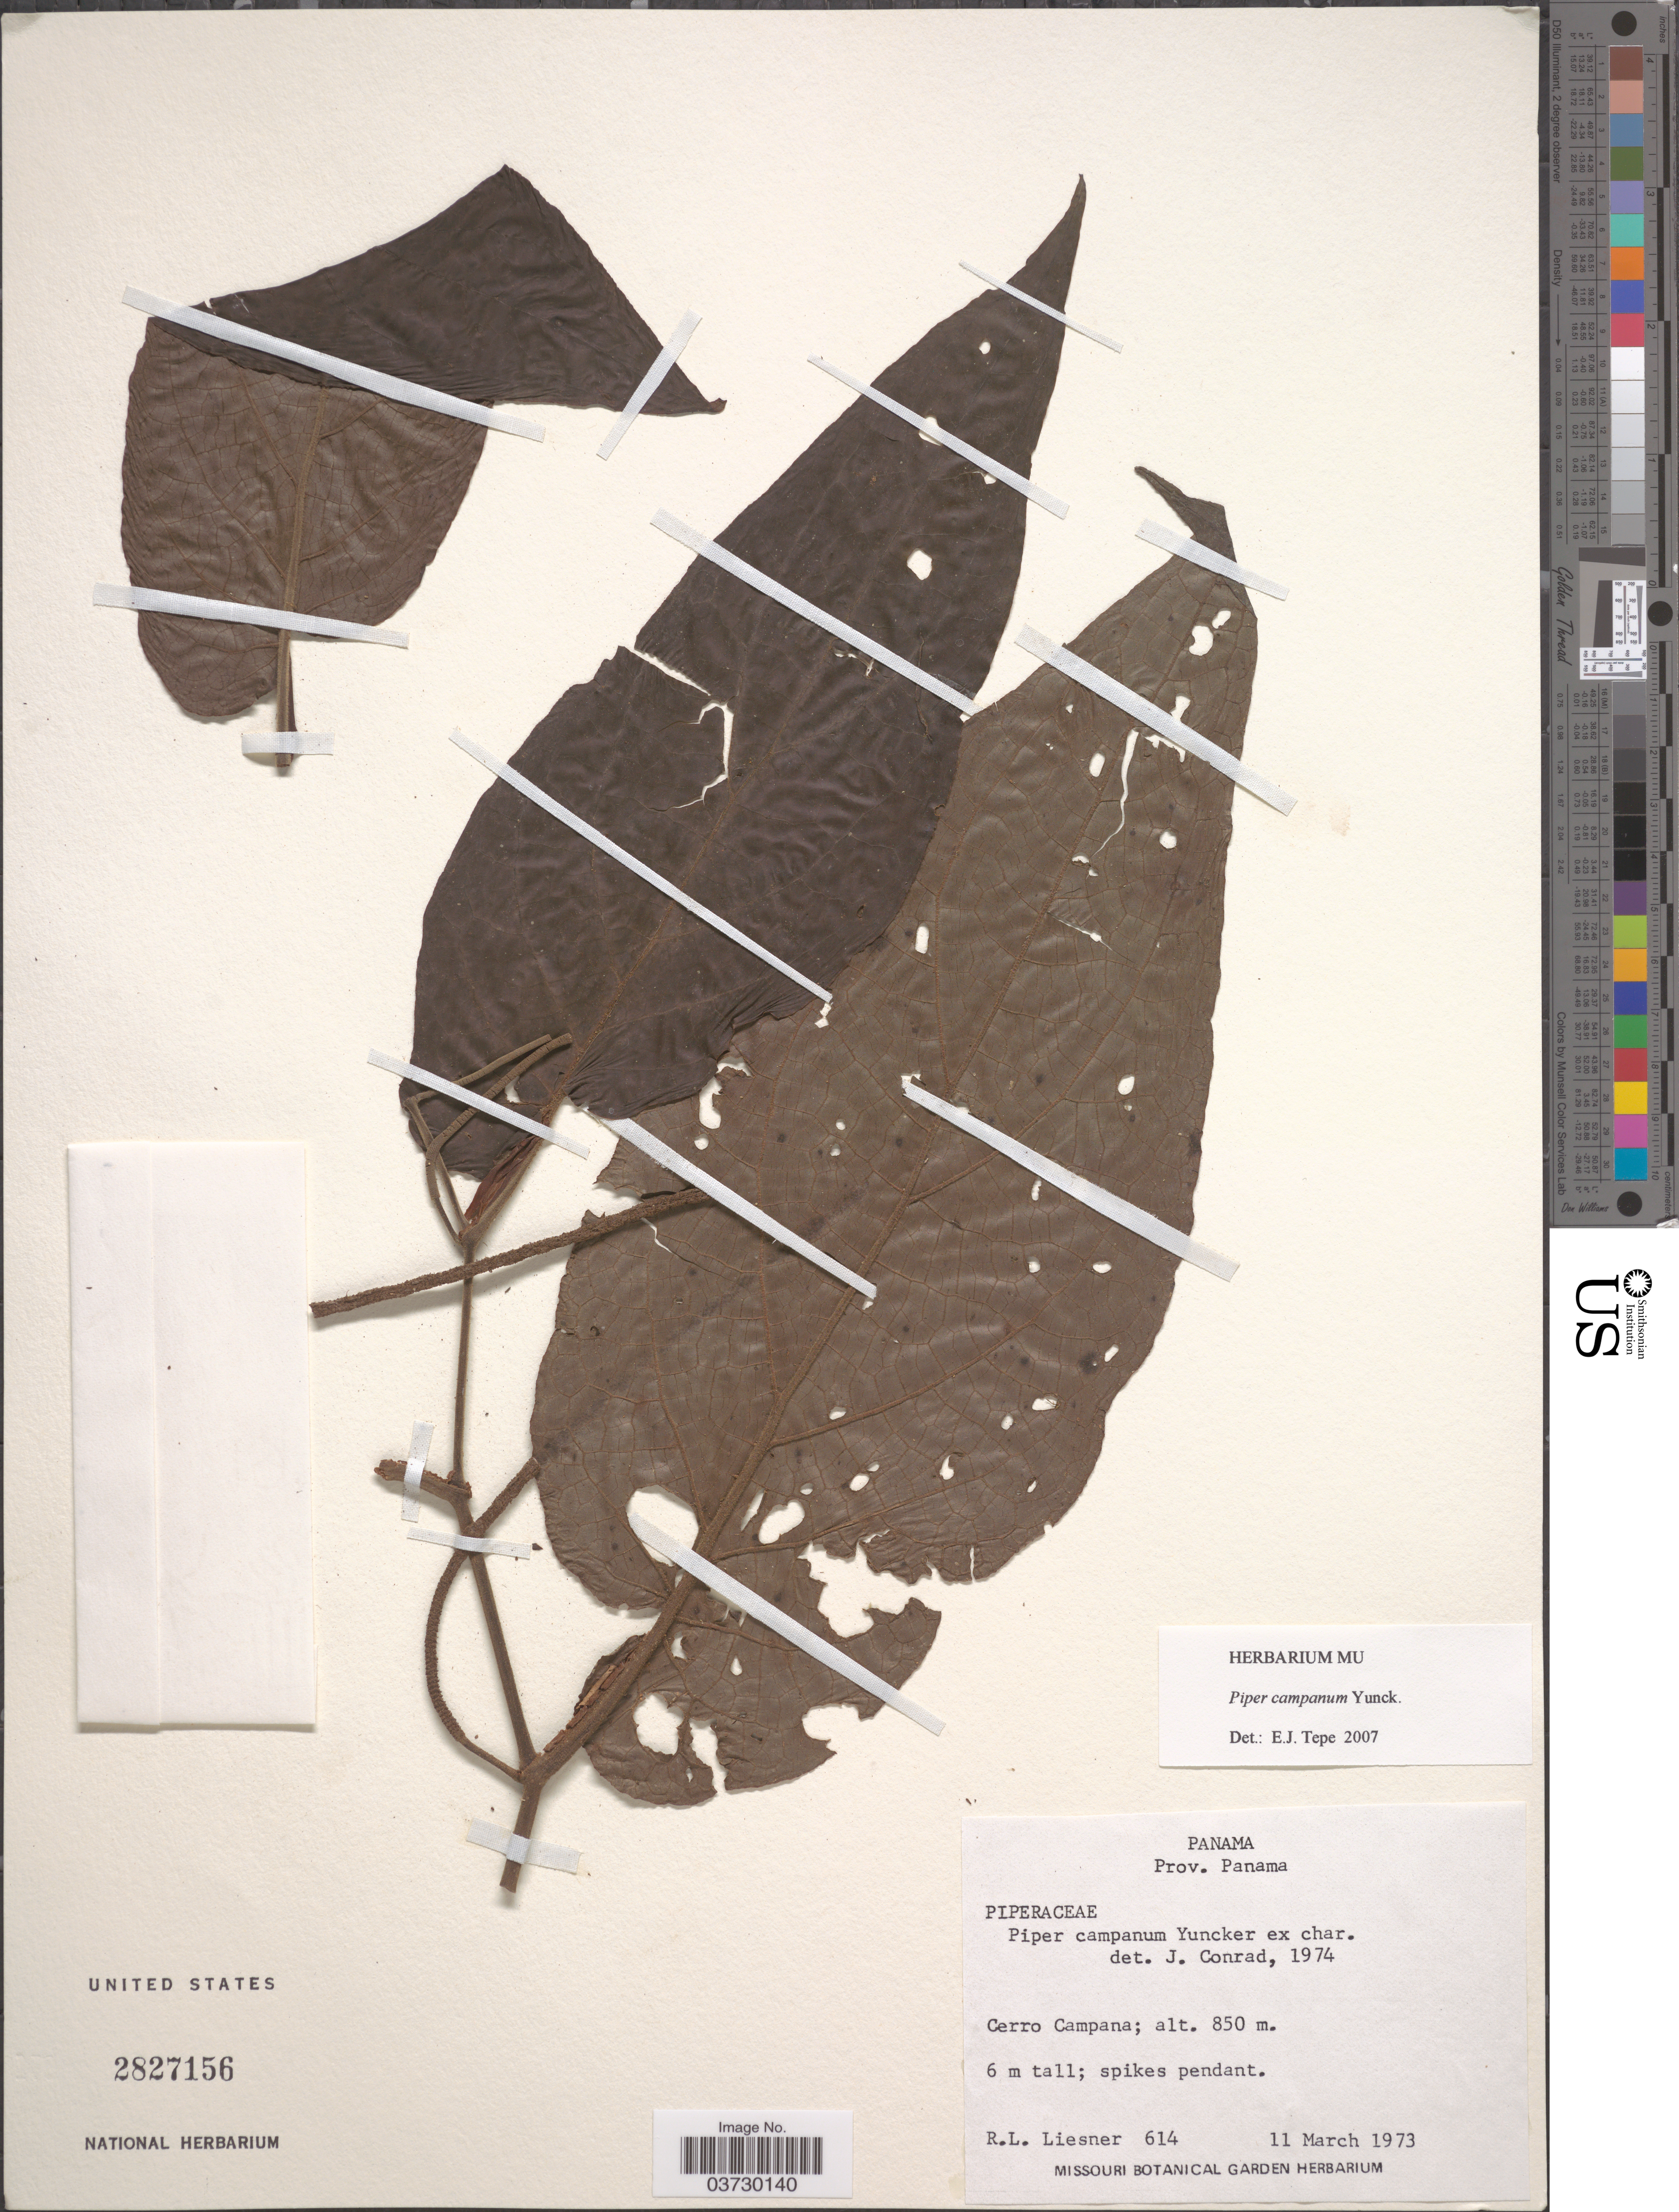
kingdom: Plantae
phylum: Tracheophyta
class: Magnoliopsida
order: Piperales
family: Piperaceae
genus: Piper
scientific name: Piper campanum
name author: Yunck.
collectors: R. L. Liesner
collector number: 614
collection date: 1973-03-11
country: Panama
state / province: Panamá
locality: Cerro Campana.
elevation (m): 850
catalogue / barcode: US 2827156